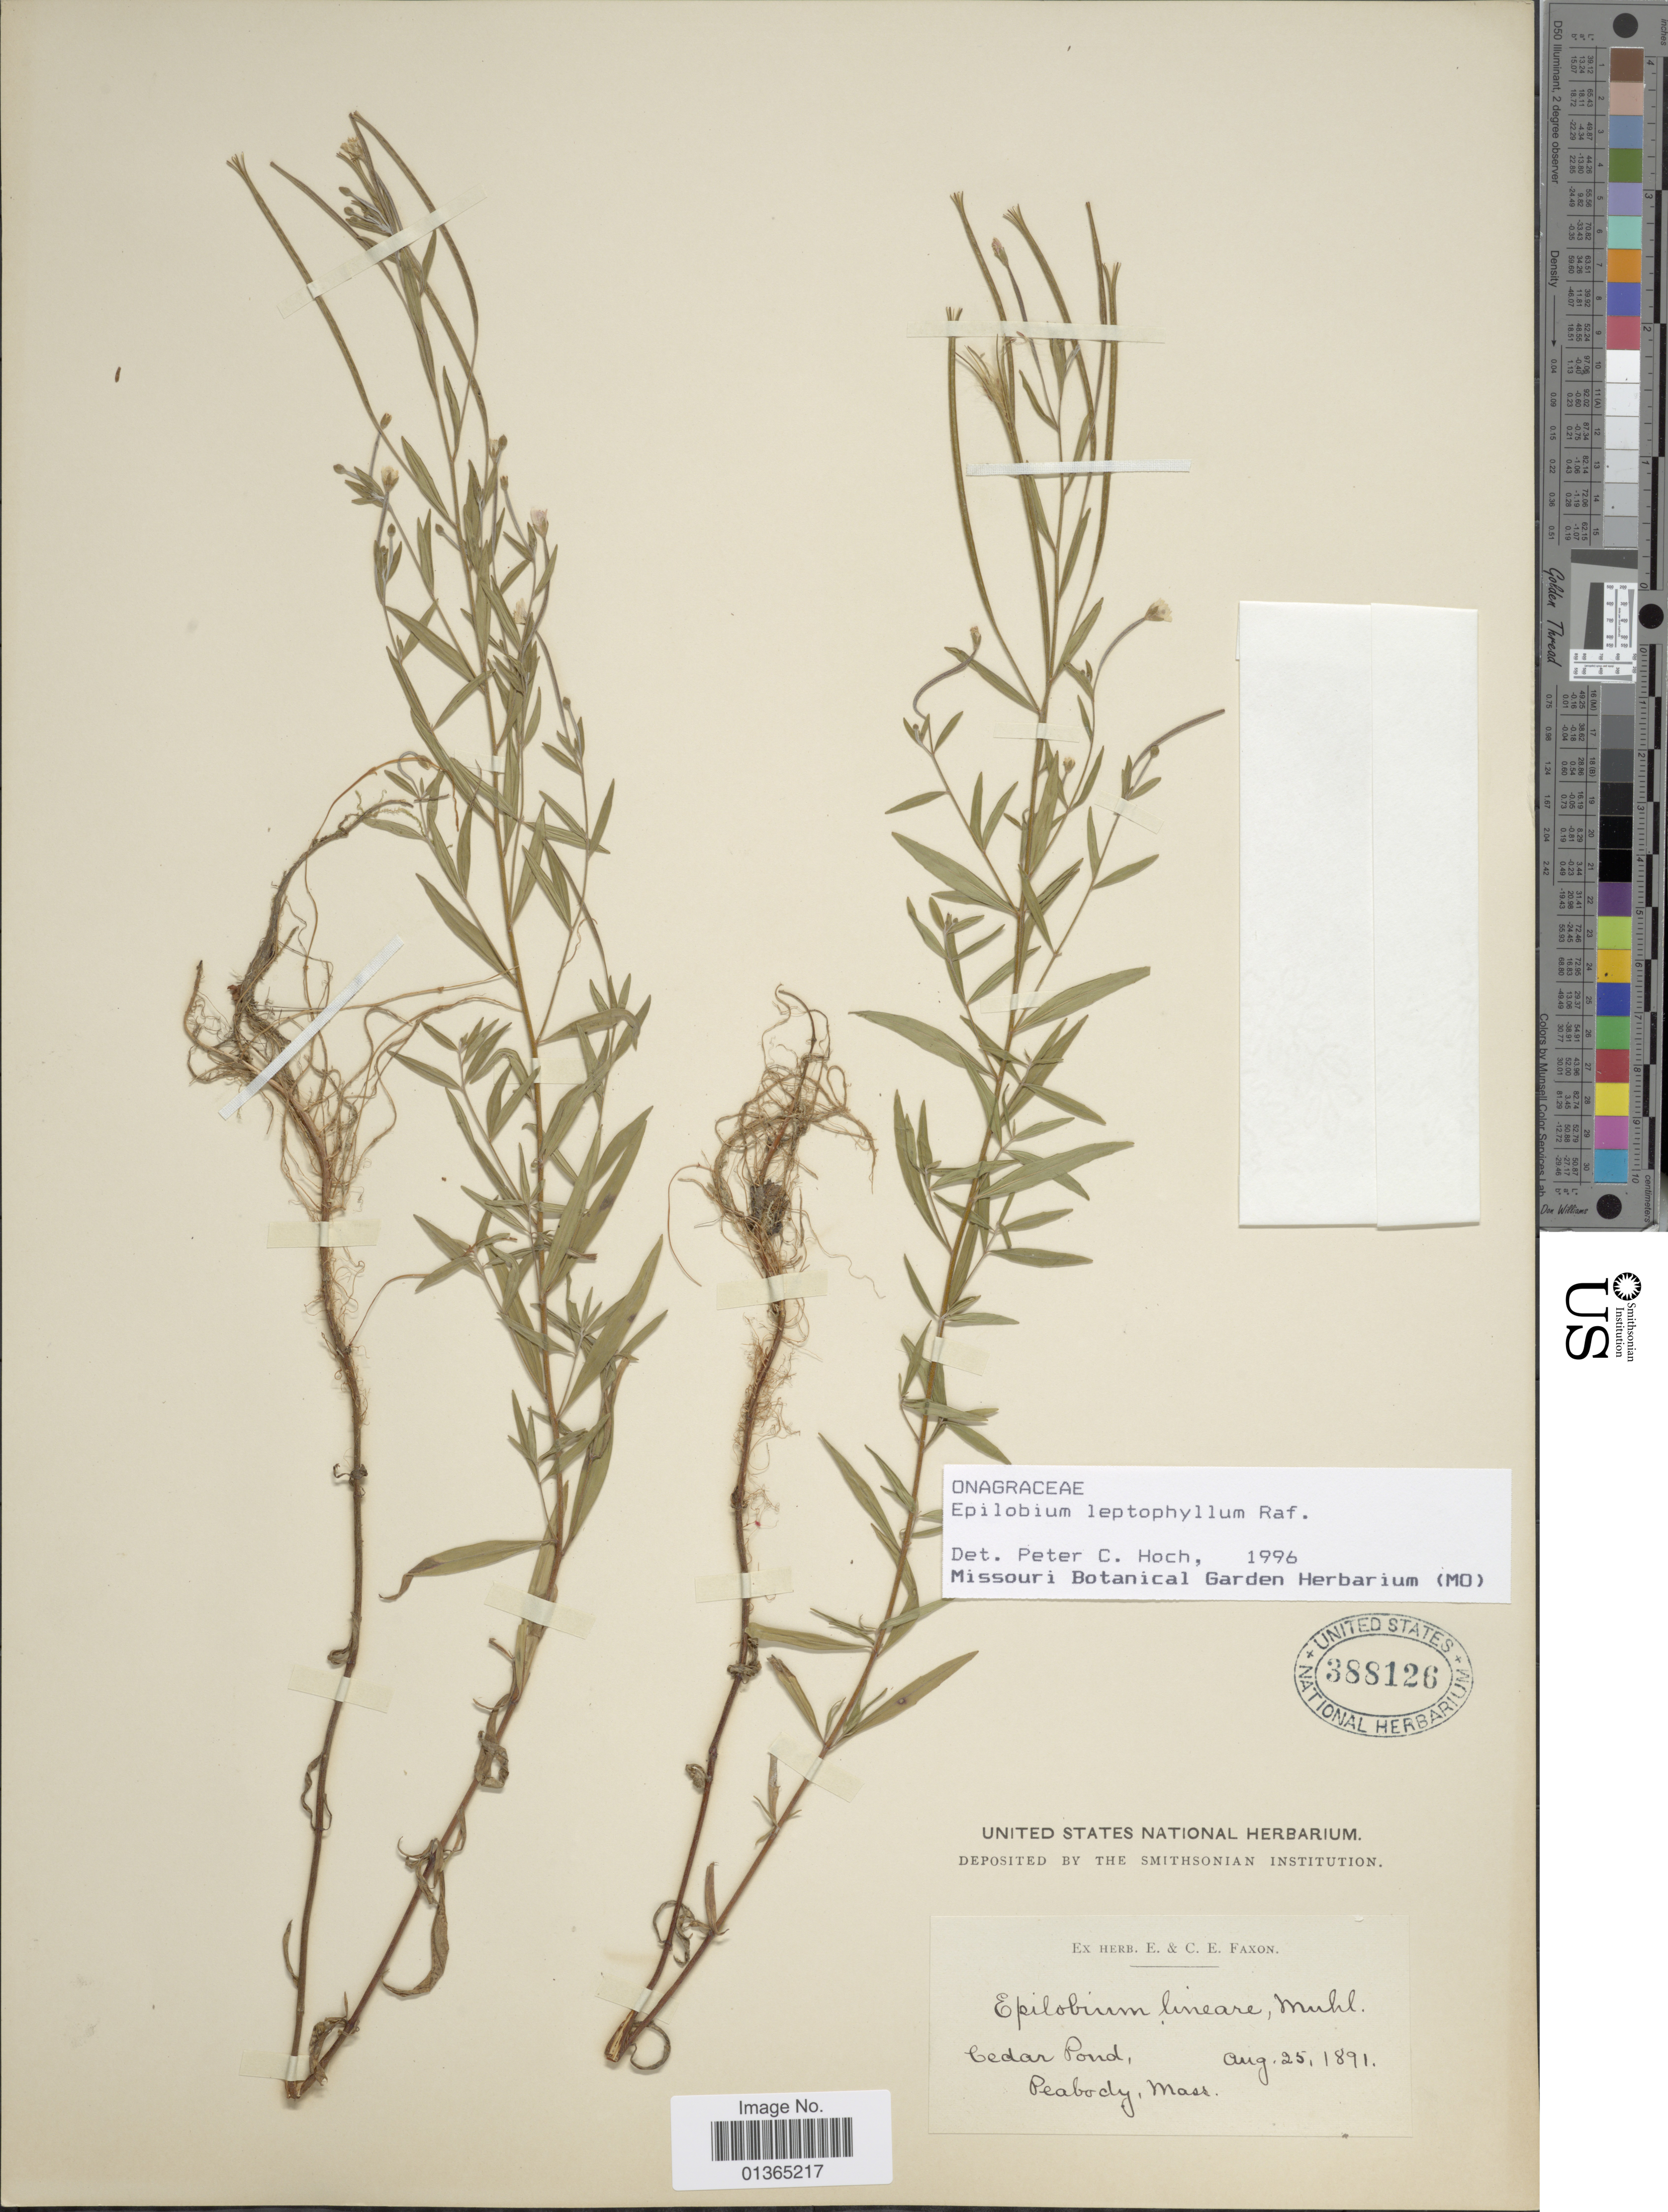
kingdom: Plantae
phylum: Tracheophyta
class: Magnoliopsida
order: Myrtales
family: Onagraceae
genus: Epilobium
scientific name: Epilobium leptophyllum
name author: Raf.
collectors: ex herb. E. & C.E. Faxon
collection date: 1891-08-25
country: United States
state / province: Massachusetts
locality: Cedar Pond, Peabody.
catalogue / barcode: US 388126